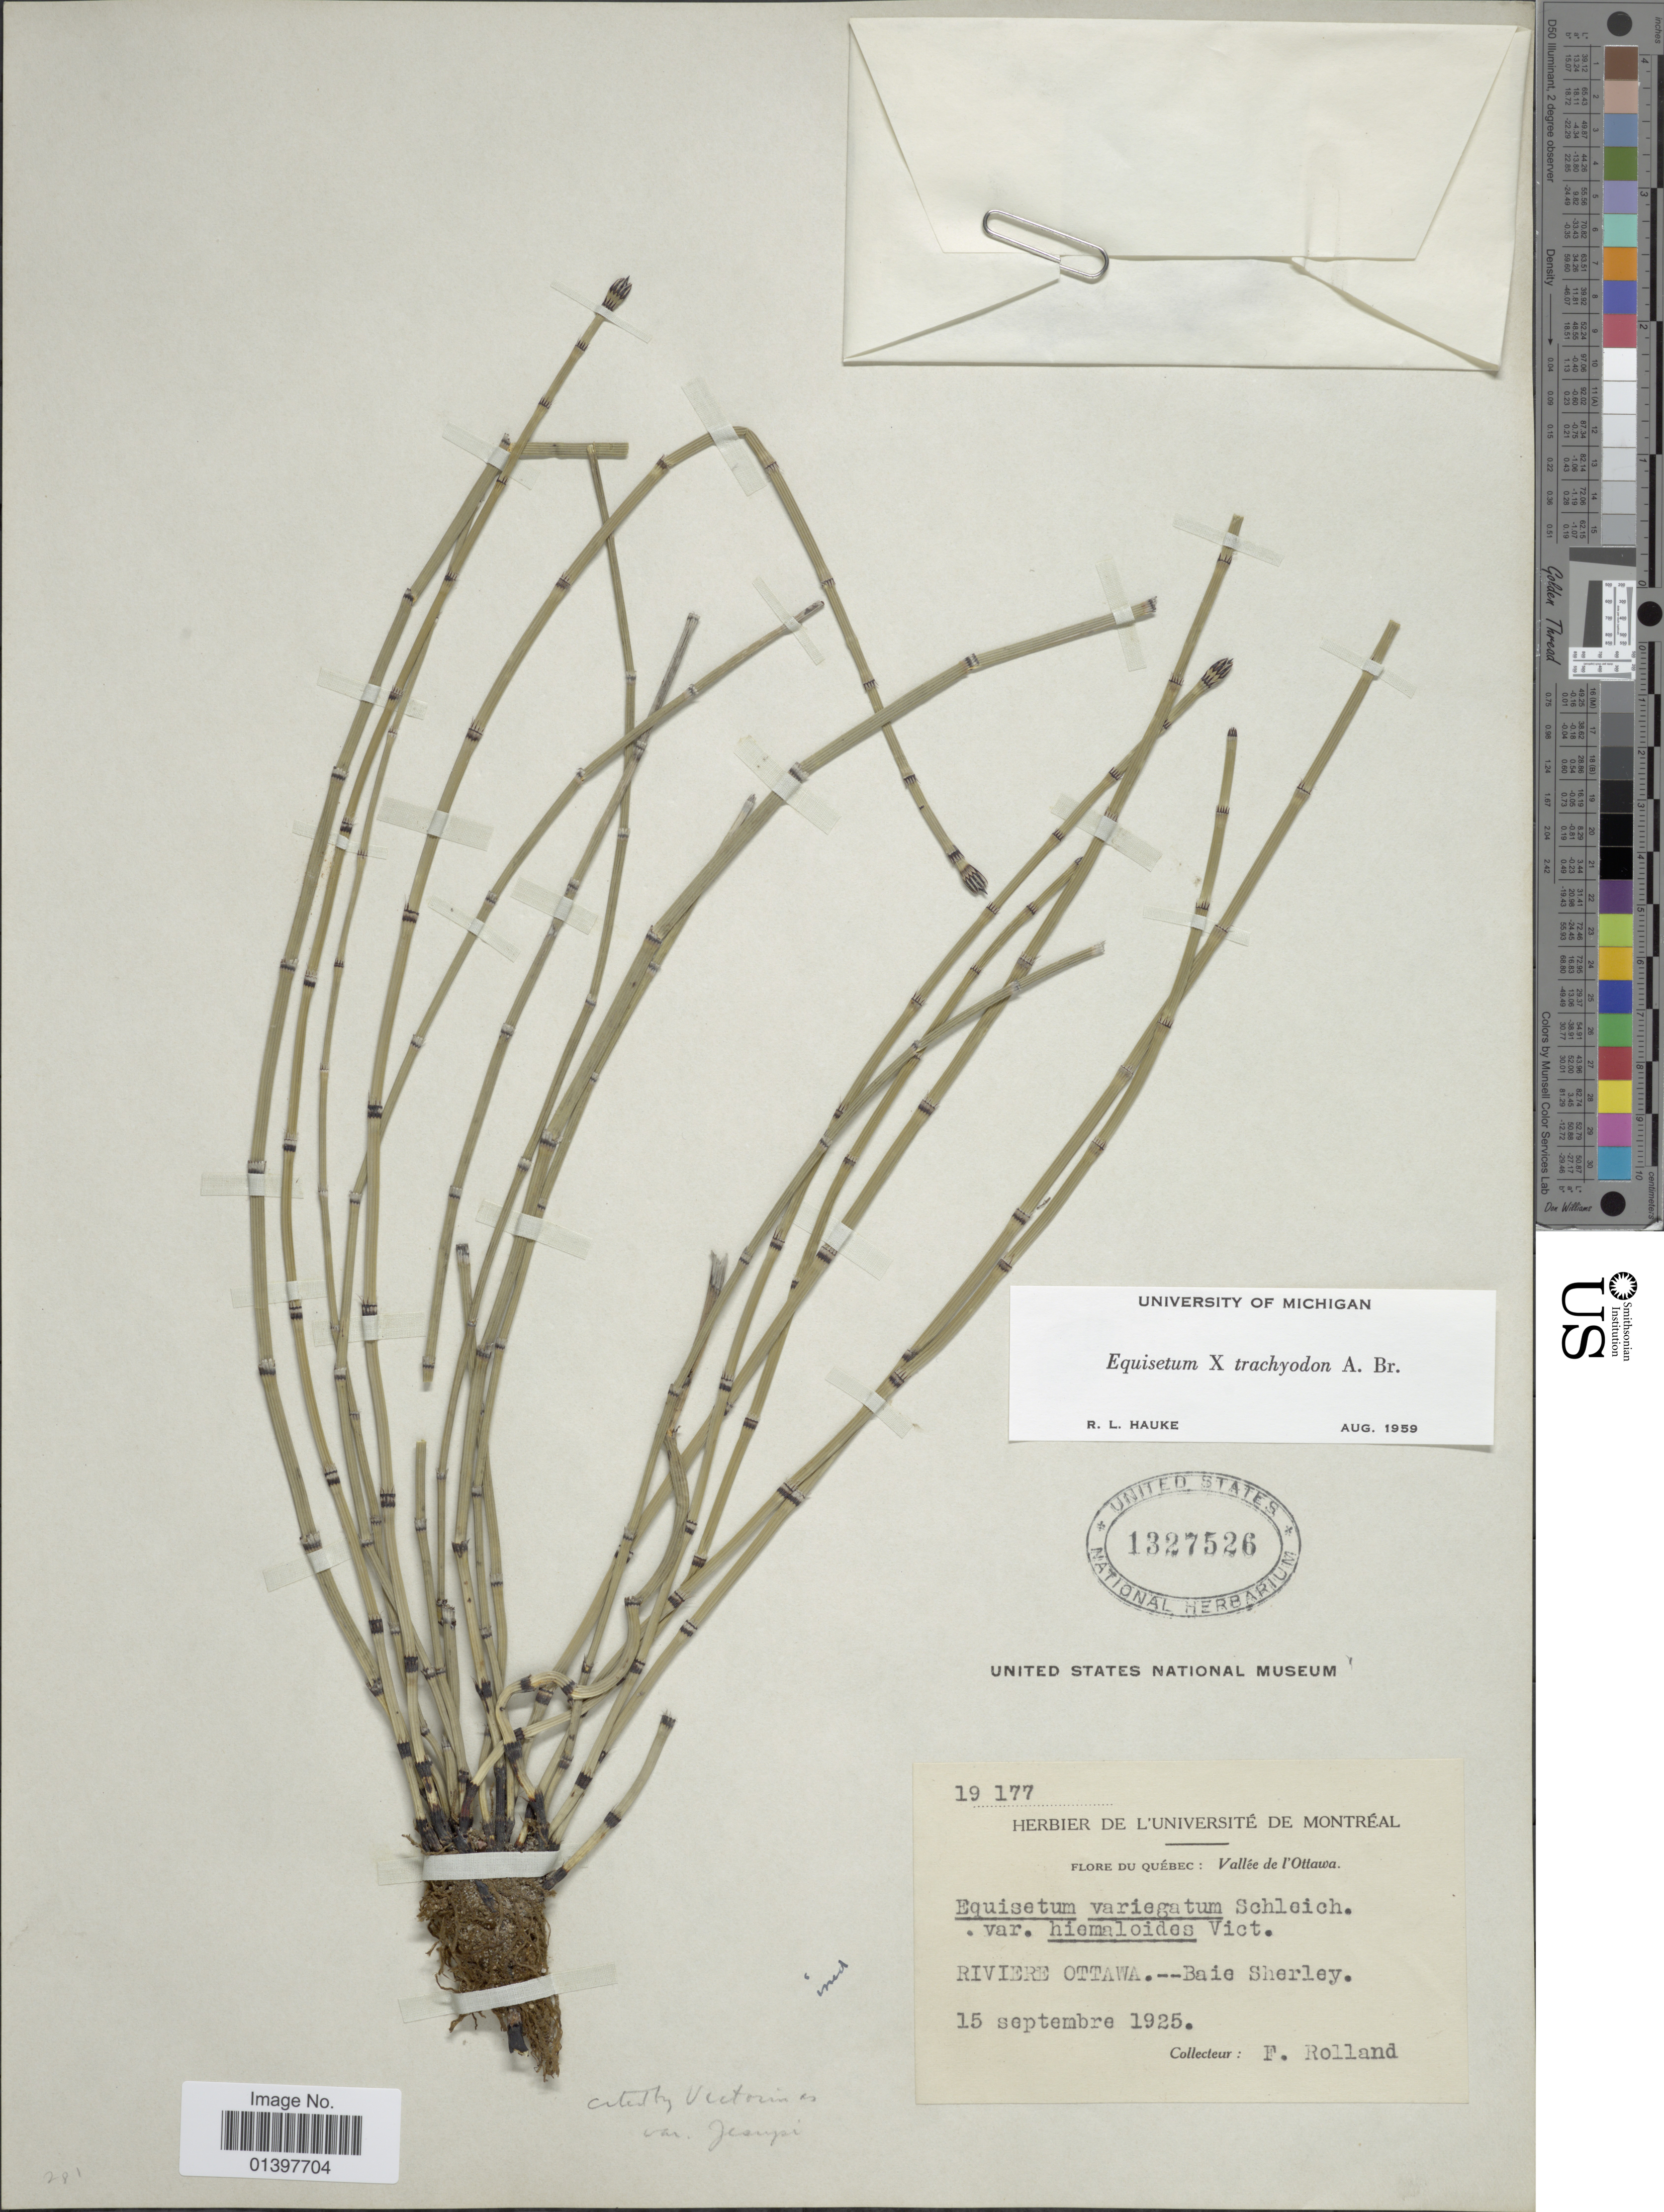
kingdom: Plantae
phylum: Tracheophyta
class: Polypodiopsida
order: Equisetales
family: Equisetaceae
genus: Equisetum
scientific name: Equisetum x trachyodon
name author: A. Braun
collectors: B. Rolland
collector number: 19177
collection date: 1925-09-15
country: Canada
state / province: Quebec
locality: Vallee de l'Ottawa, Riviere Ottawa, Baie Sherley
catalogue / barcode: US 1327526